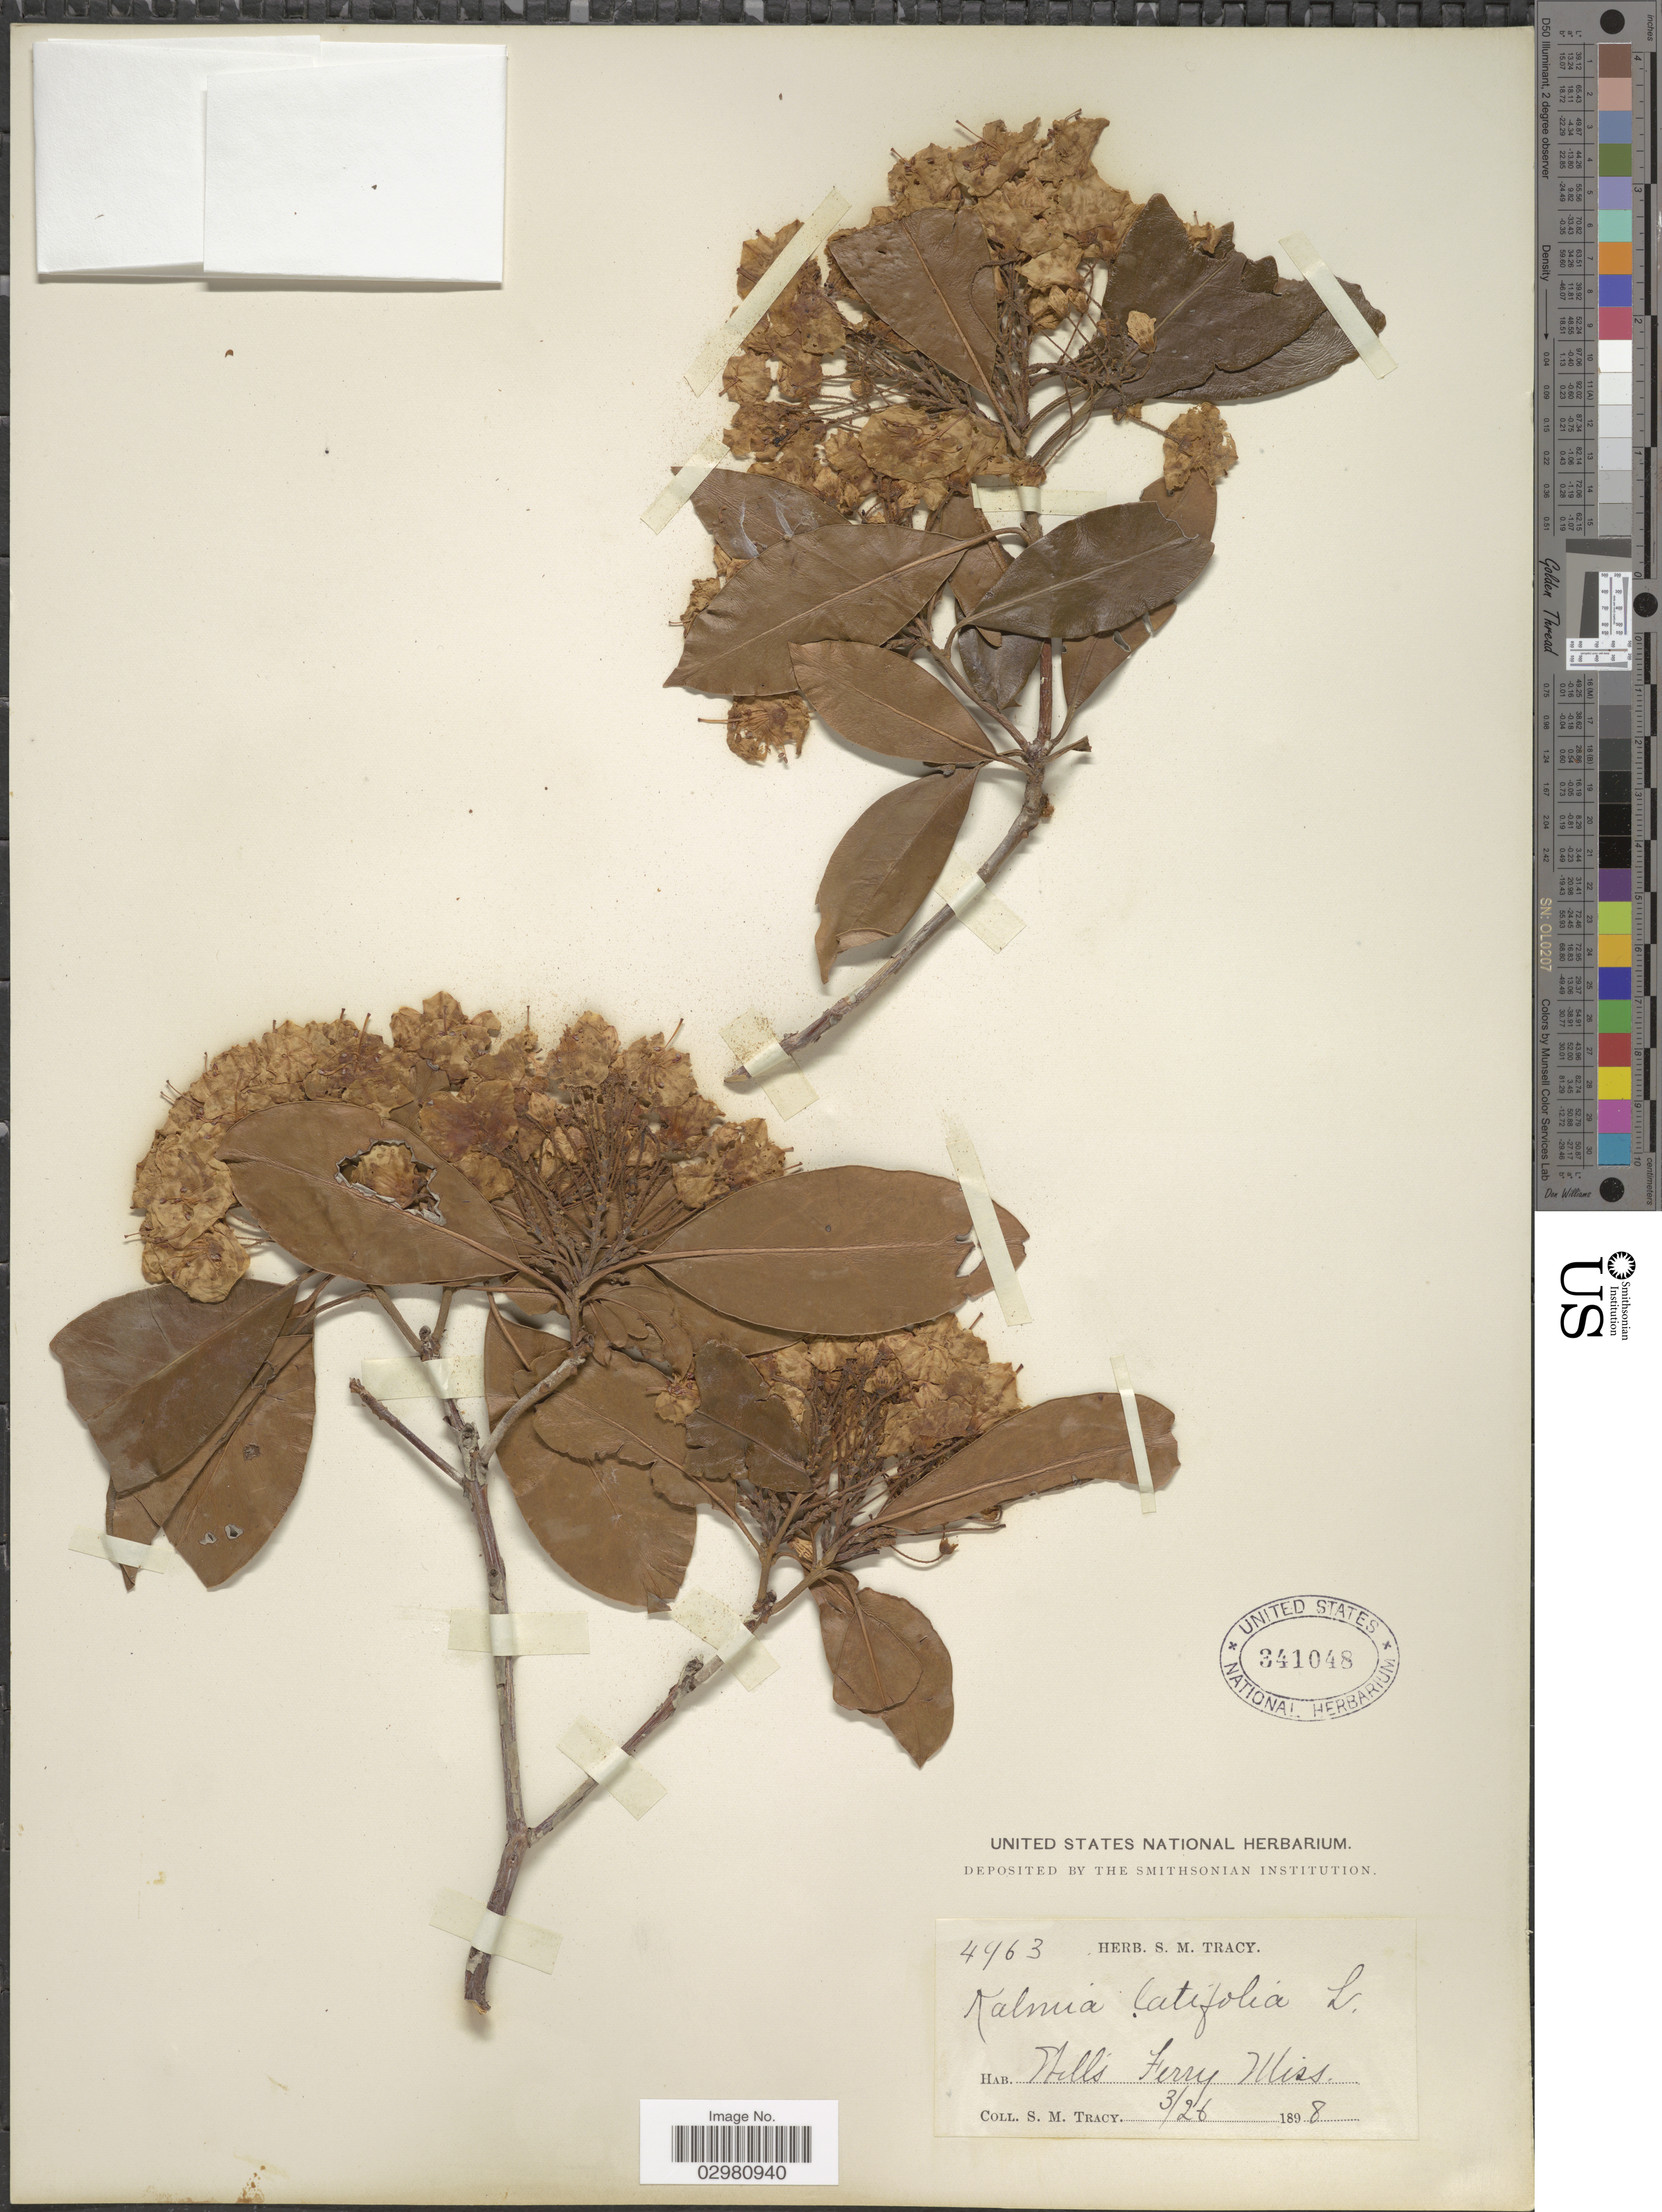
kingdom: Plantae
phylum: Tracheophyta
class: Magnoliopsida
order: Ericales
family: Ericaceae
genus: Kalmia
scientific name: Kalmia latifolia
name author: L.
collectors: S. M. Tracy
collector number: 4963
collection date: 1898-03-26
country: United States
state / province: Mississippi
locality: Hills Ferry Miss.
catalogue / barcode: US 341048